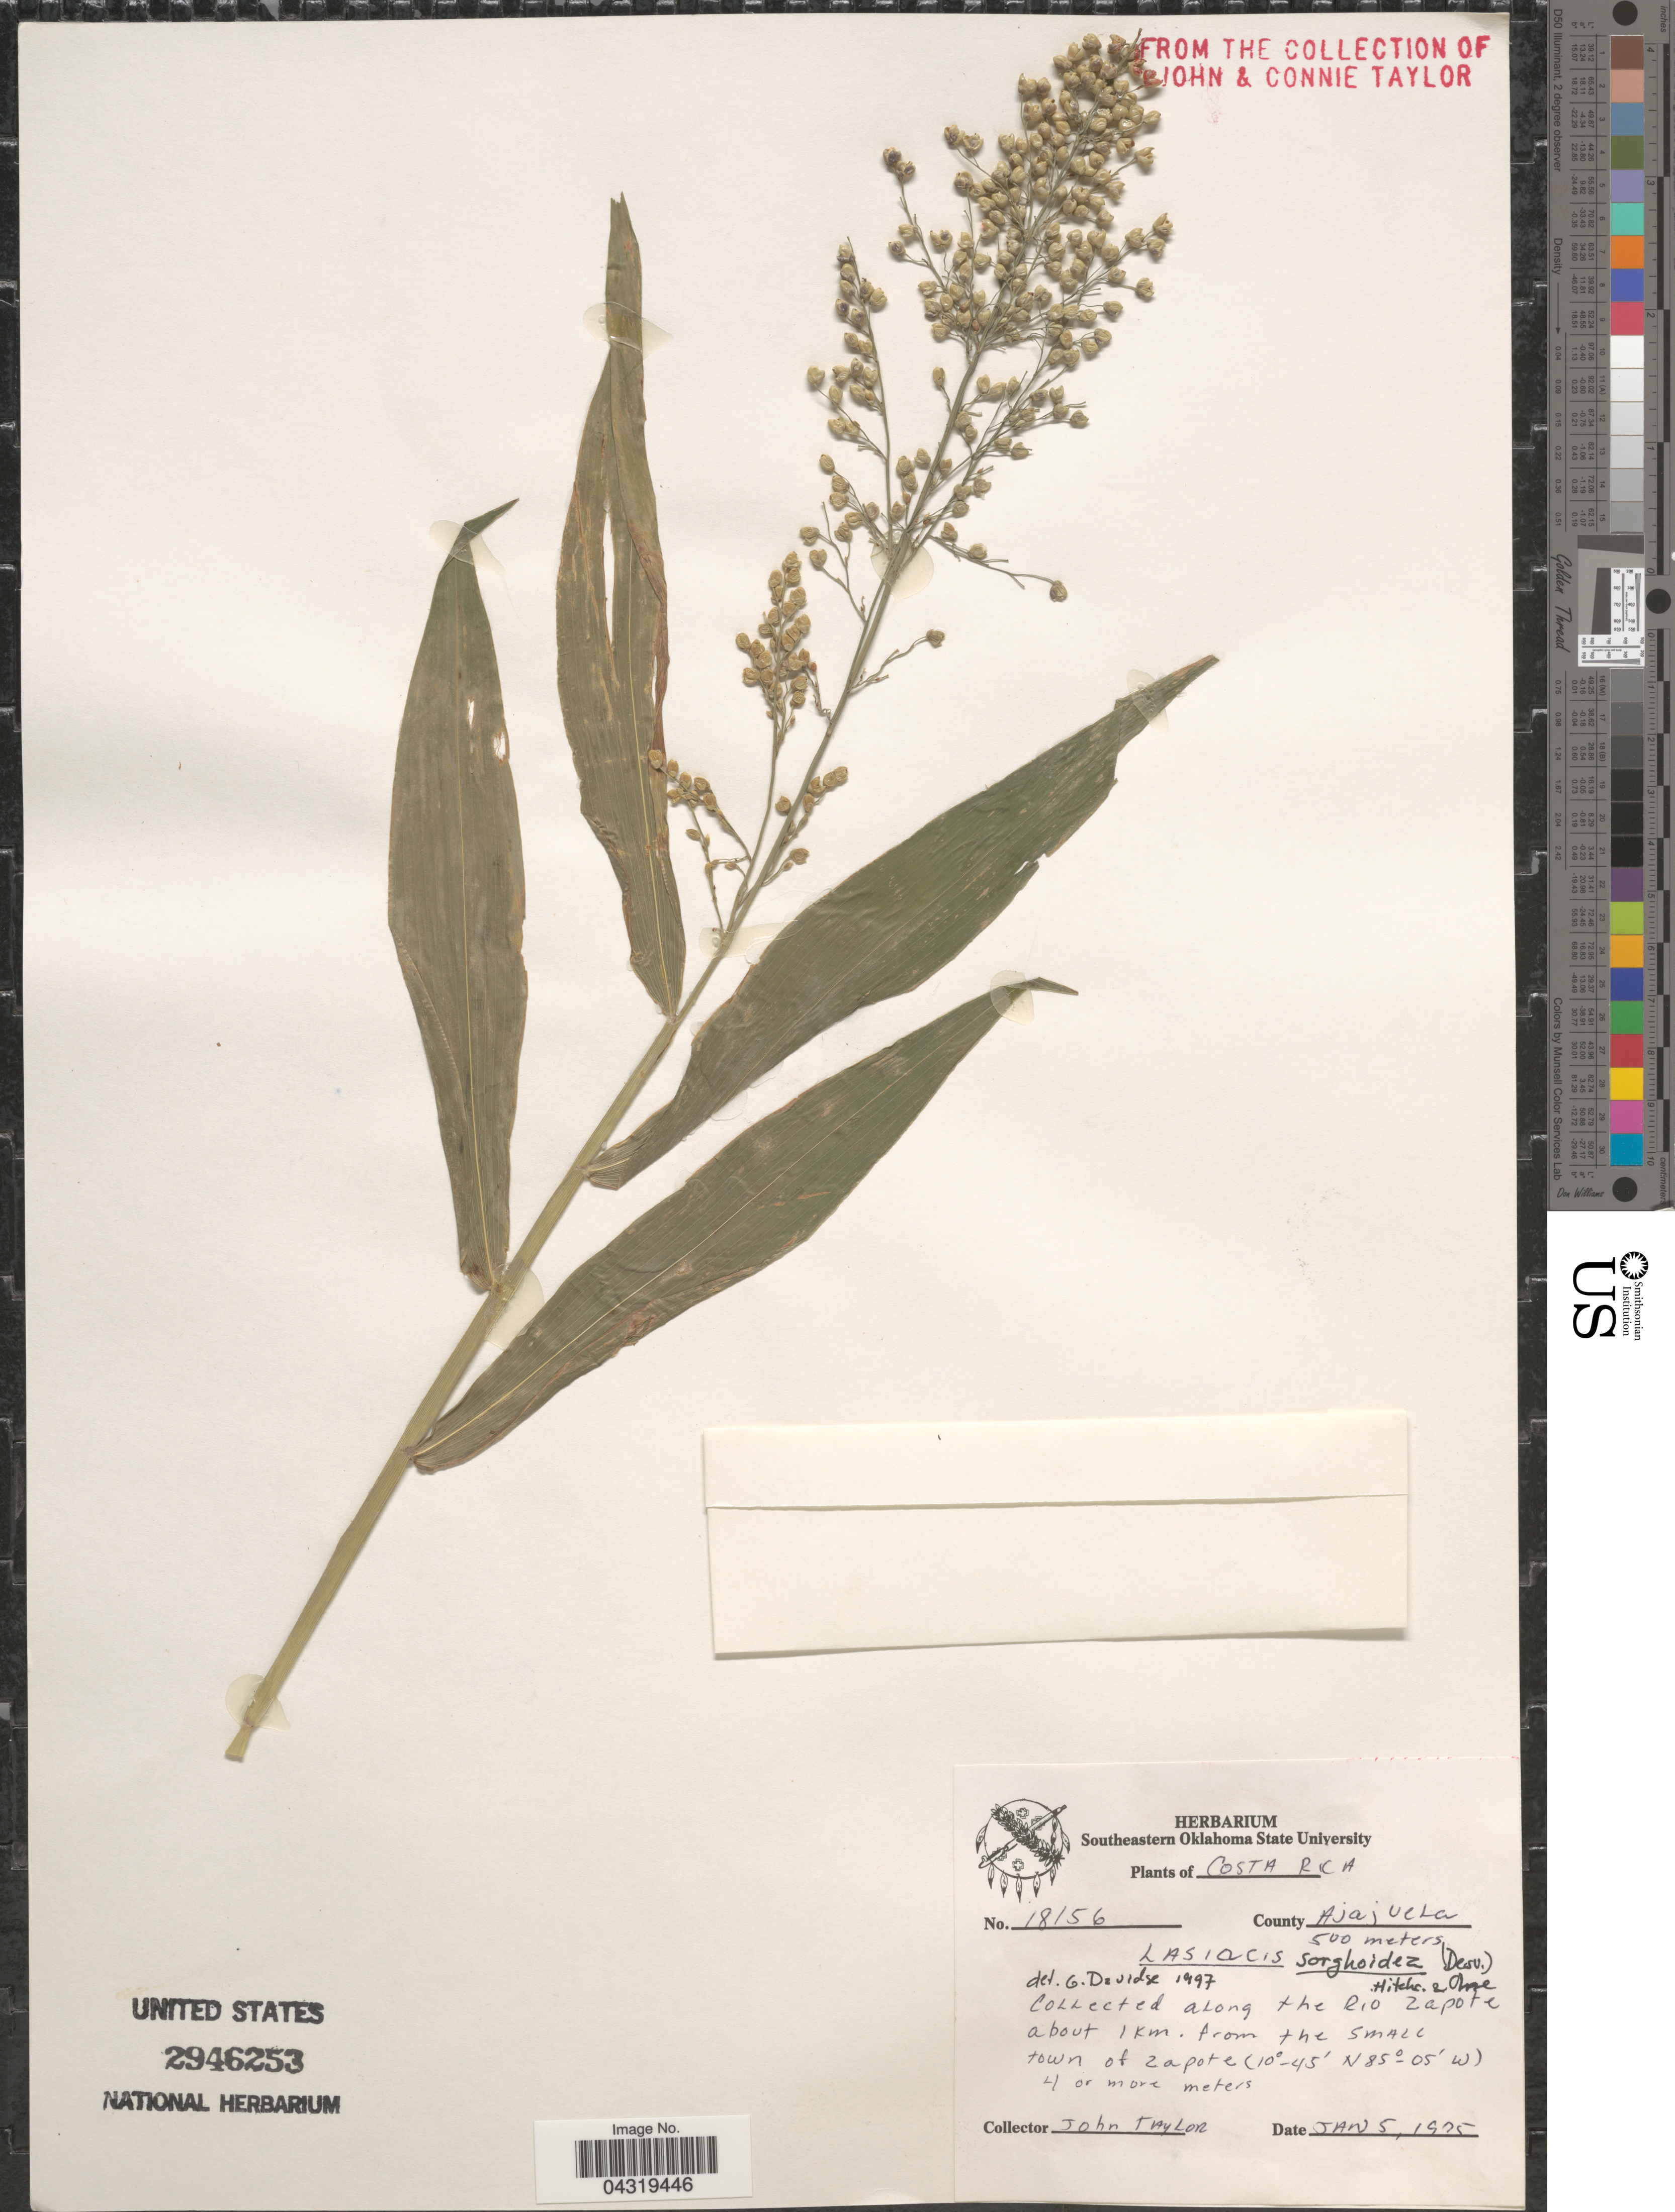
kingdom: Plantae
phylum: Tracheophyta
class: Liliopsida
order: Poales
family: Poaceae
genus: Lasiacis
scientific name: Lasiacis sorghoidea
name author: (Desv. ex Ham.) Hitchc. & Chase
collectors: J. Taylor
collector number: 18156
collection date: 1975-01-05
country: Costa Rica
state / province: Alajuela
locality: County Alajuela. Along the Rio Zapote about 1 Km. from the small town of Zapote.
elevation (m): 4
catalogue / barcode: US 2946253